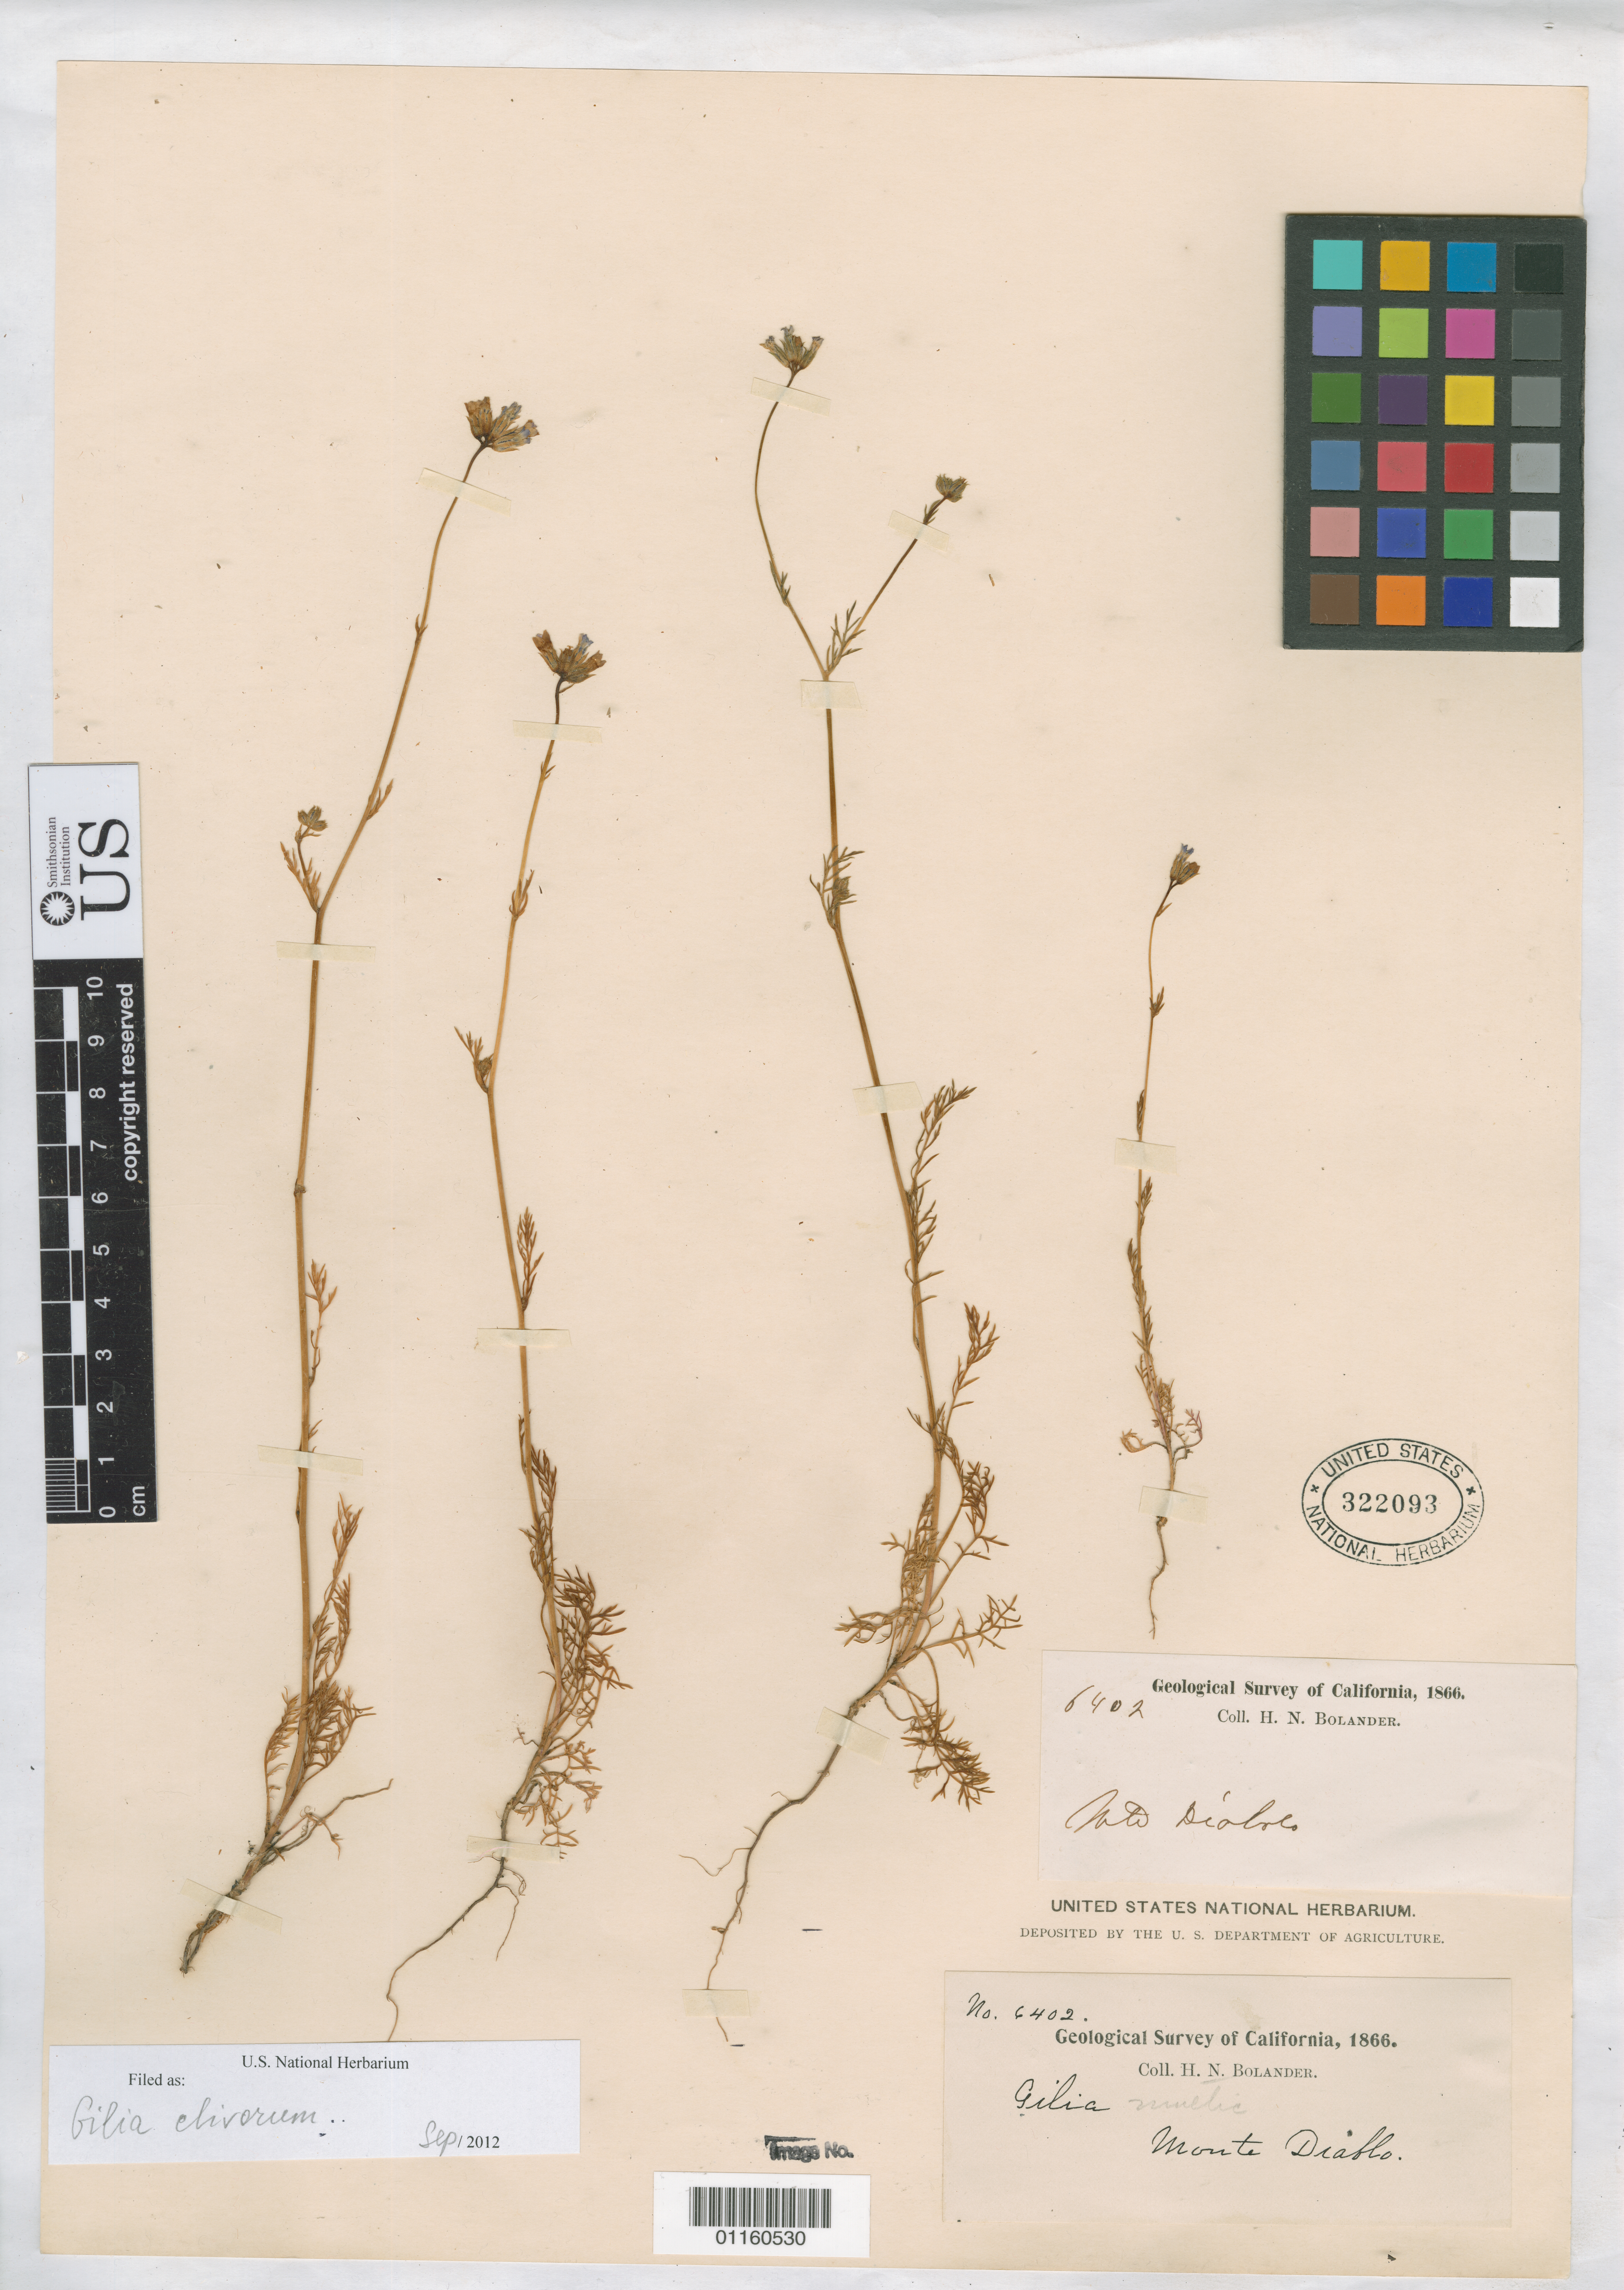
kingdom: Plantae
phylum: Tracheophyta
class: Magnoliopsida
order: Ericales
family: Polemoniaceae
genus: Gilia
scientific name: Gilia clivorum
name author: (Jeps.) V.E. Grant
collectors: H. Bolander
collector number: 6402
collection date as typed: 1866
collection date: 1866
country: United States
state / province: California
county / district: Contra Costa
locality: Monte Diablo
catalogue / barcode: US 322093